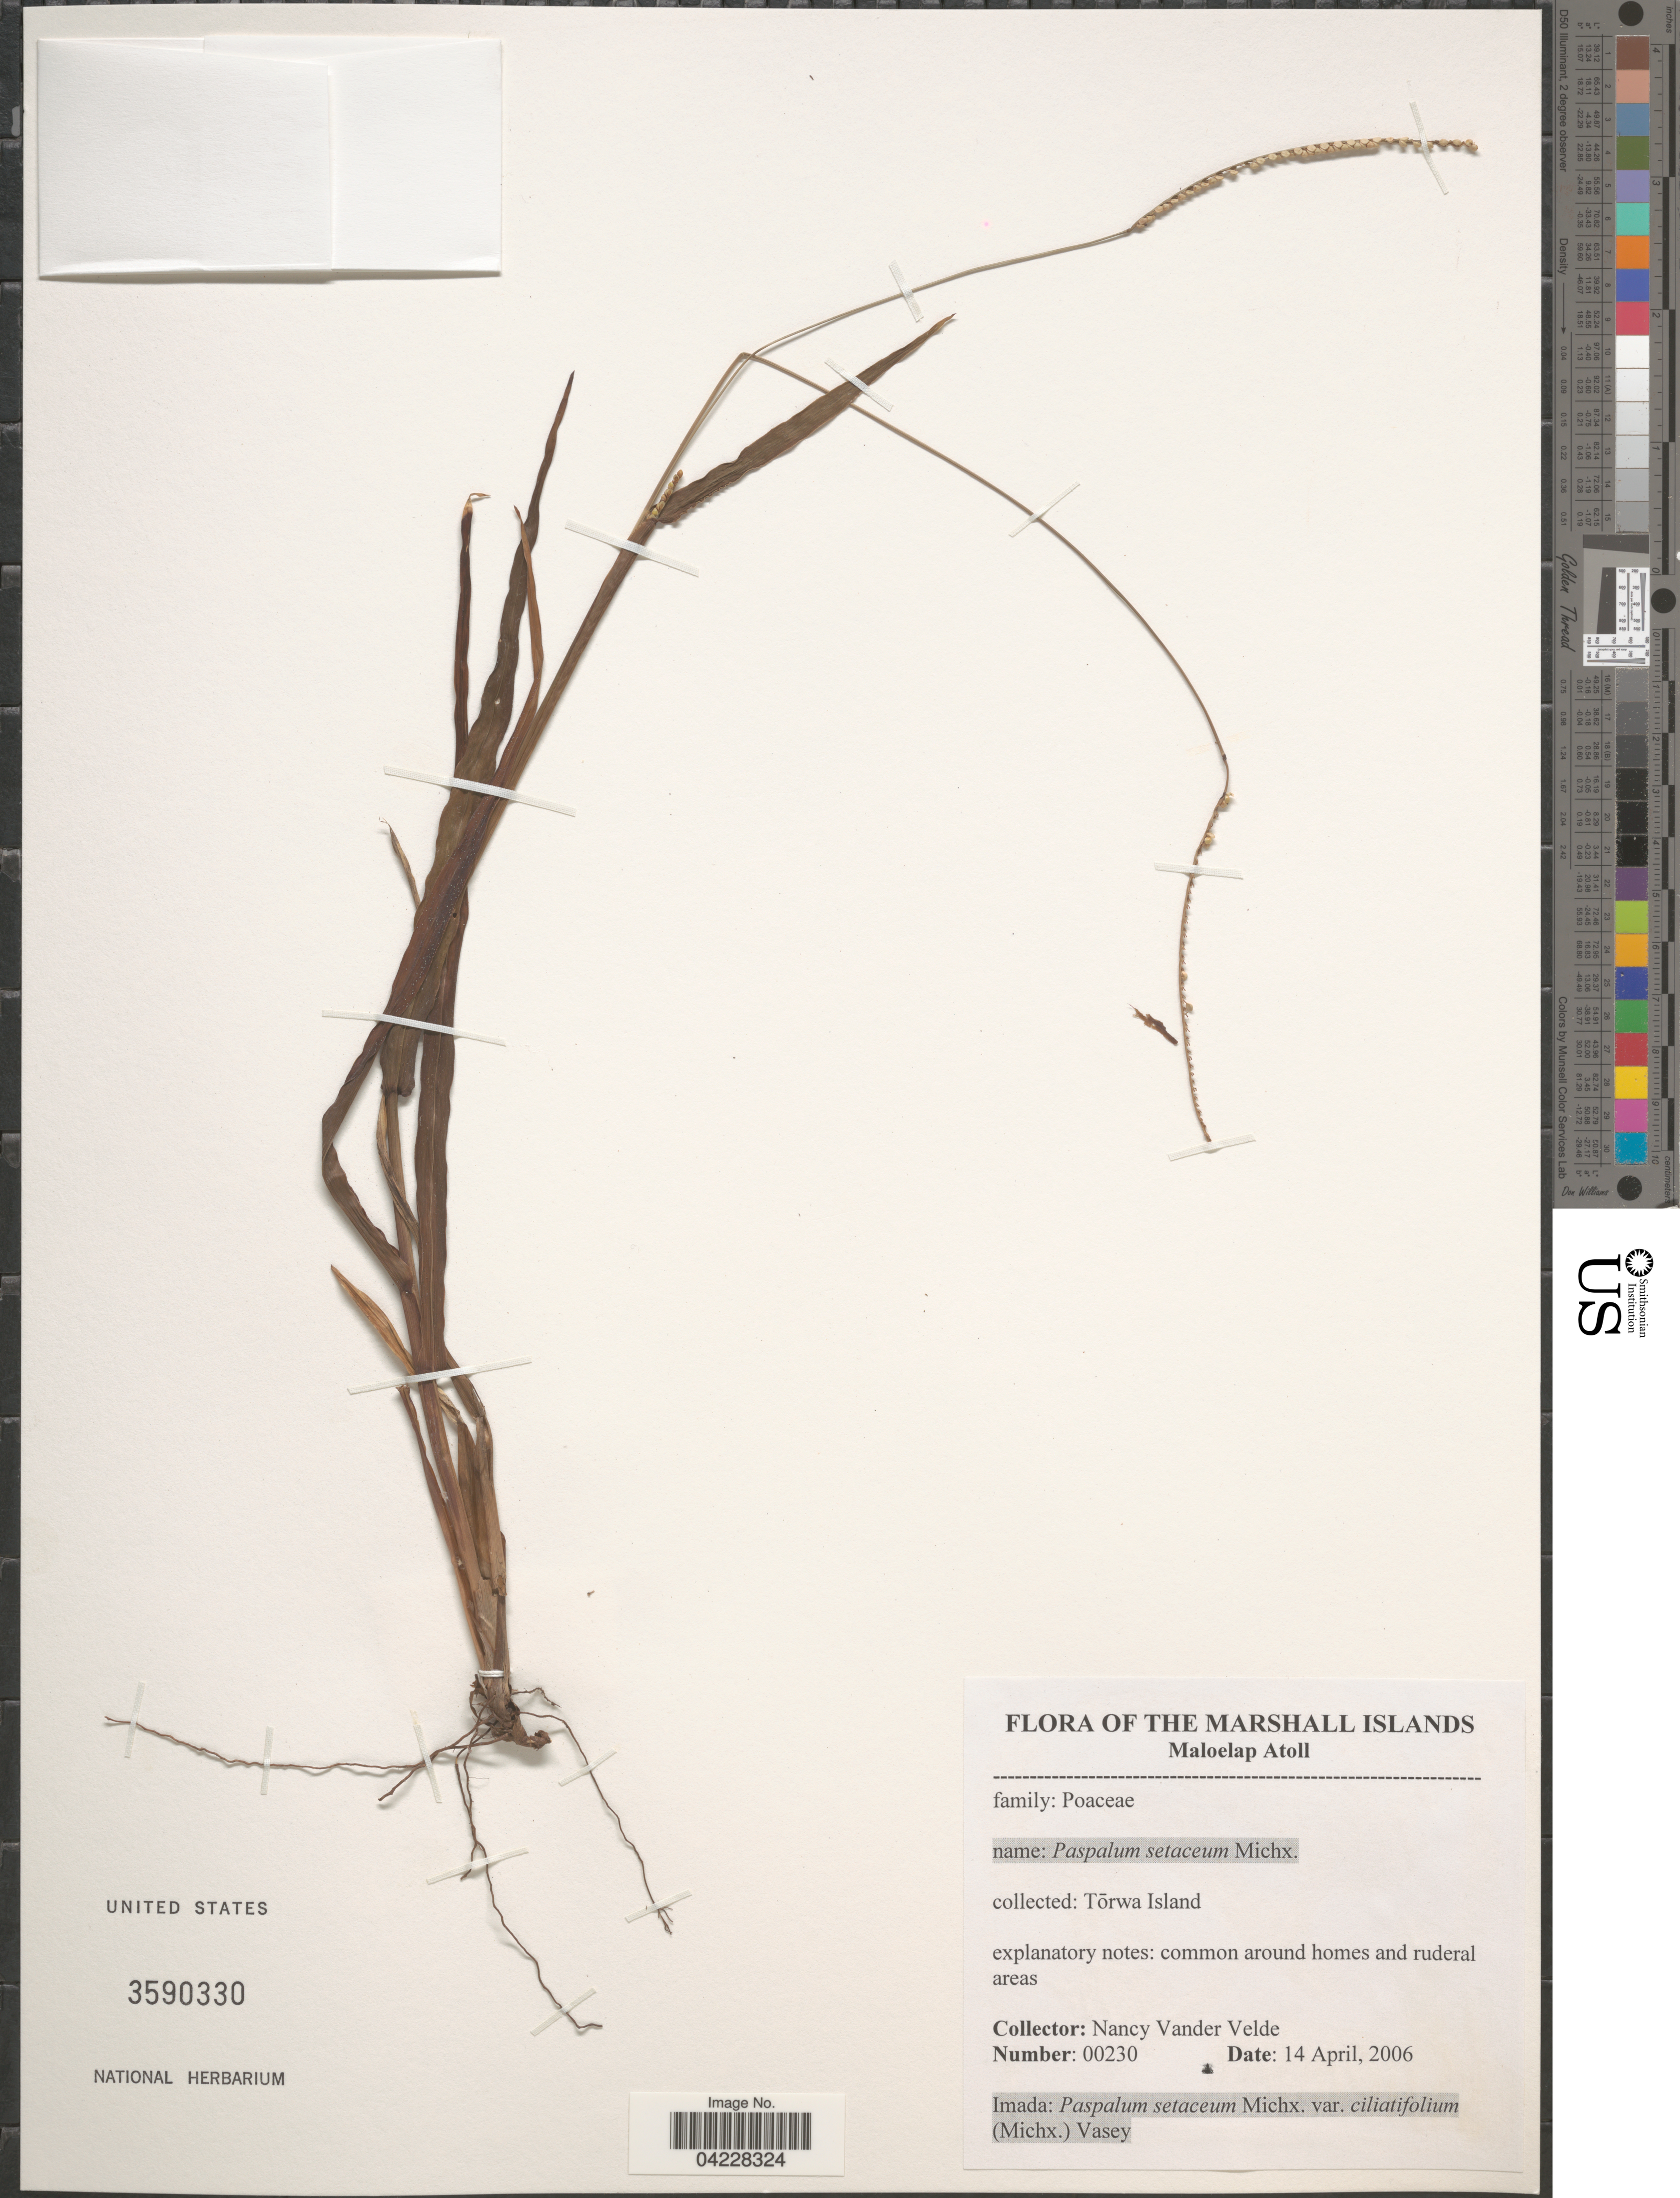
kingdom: Plantae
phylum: Tracheophyta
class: Liliopsida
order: Poales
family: Poaceae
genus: Paspalum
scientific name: Paspalum setaceum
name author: Michx.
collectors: N. Vander Velde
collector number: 00230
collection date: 2006-04-14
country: Marshall Islands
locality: Maloelap Atoll. Tōrwa Island.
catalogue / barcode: US 3590330